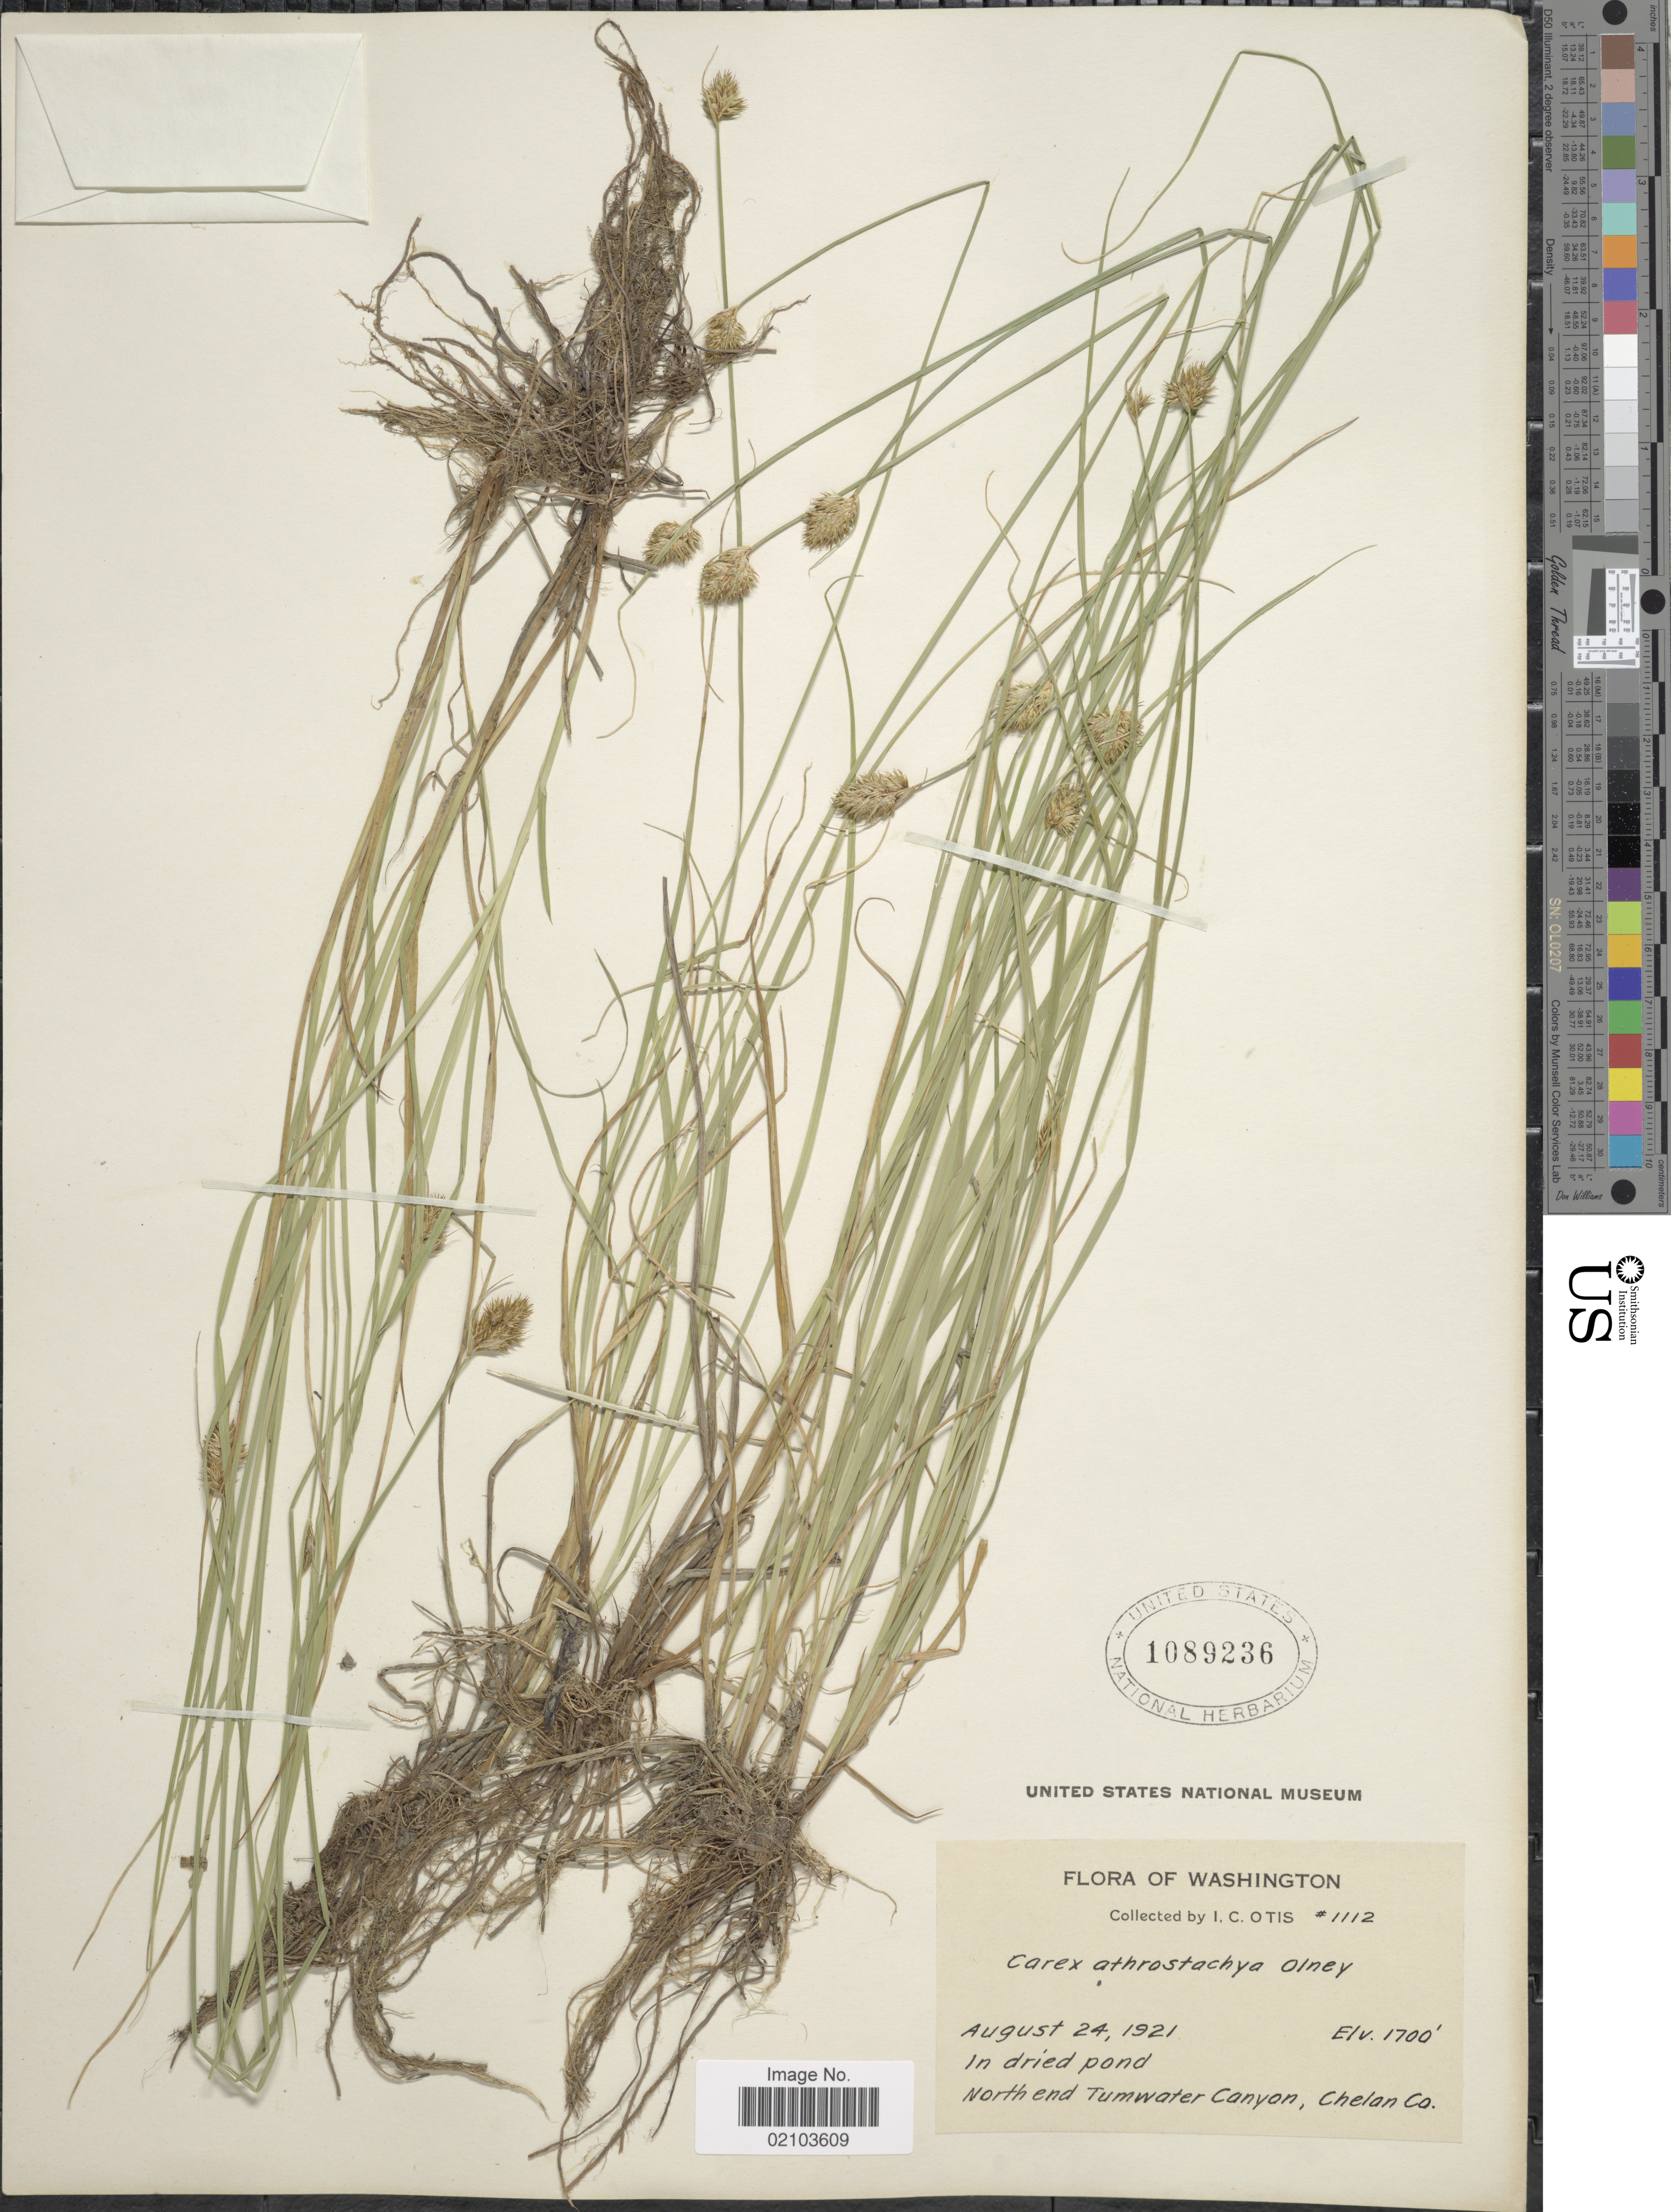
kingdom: Plantae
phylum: Tracheophyta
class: Liliopsida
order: Poales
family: Cyperaceae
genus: Carex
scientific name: Carex athrostachya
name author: Olney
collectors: I. C. Otis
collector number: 1112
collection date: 1921-08-24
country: United States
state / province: Washington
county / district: Chelan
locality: North end Tumwater Canyon, Chelan Co.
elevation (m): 518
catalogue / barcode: US 1089236